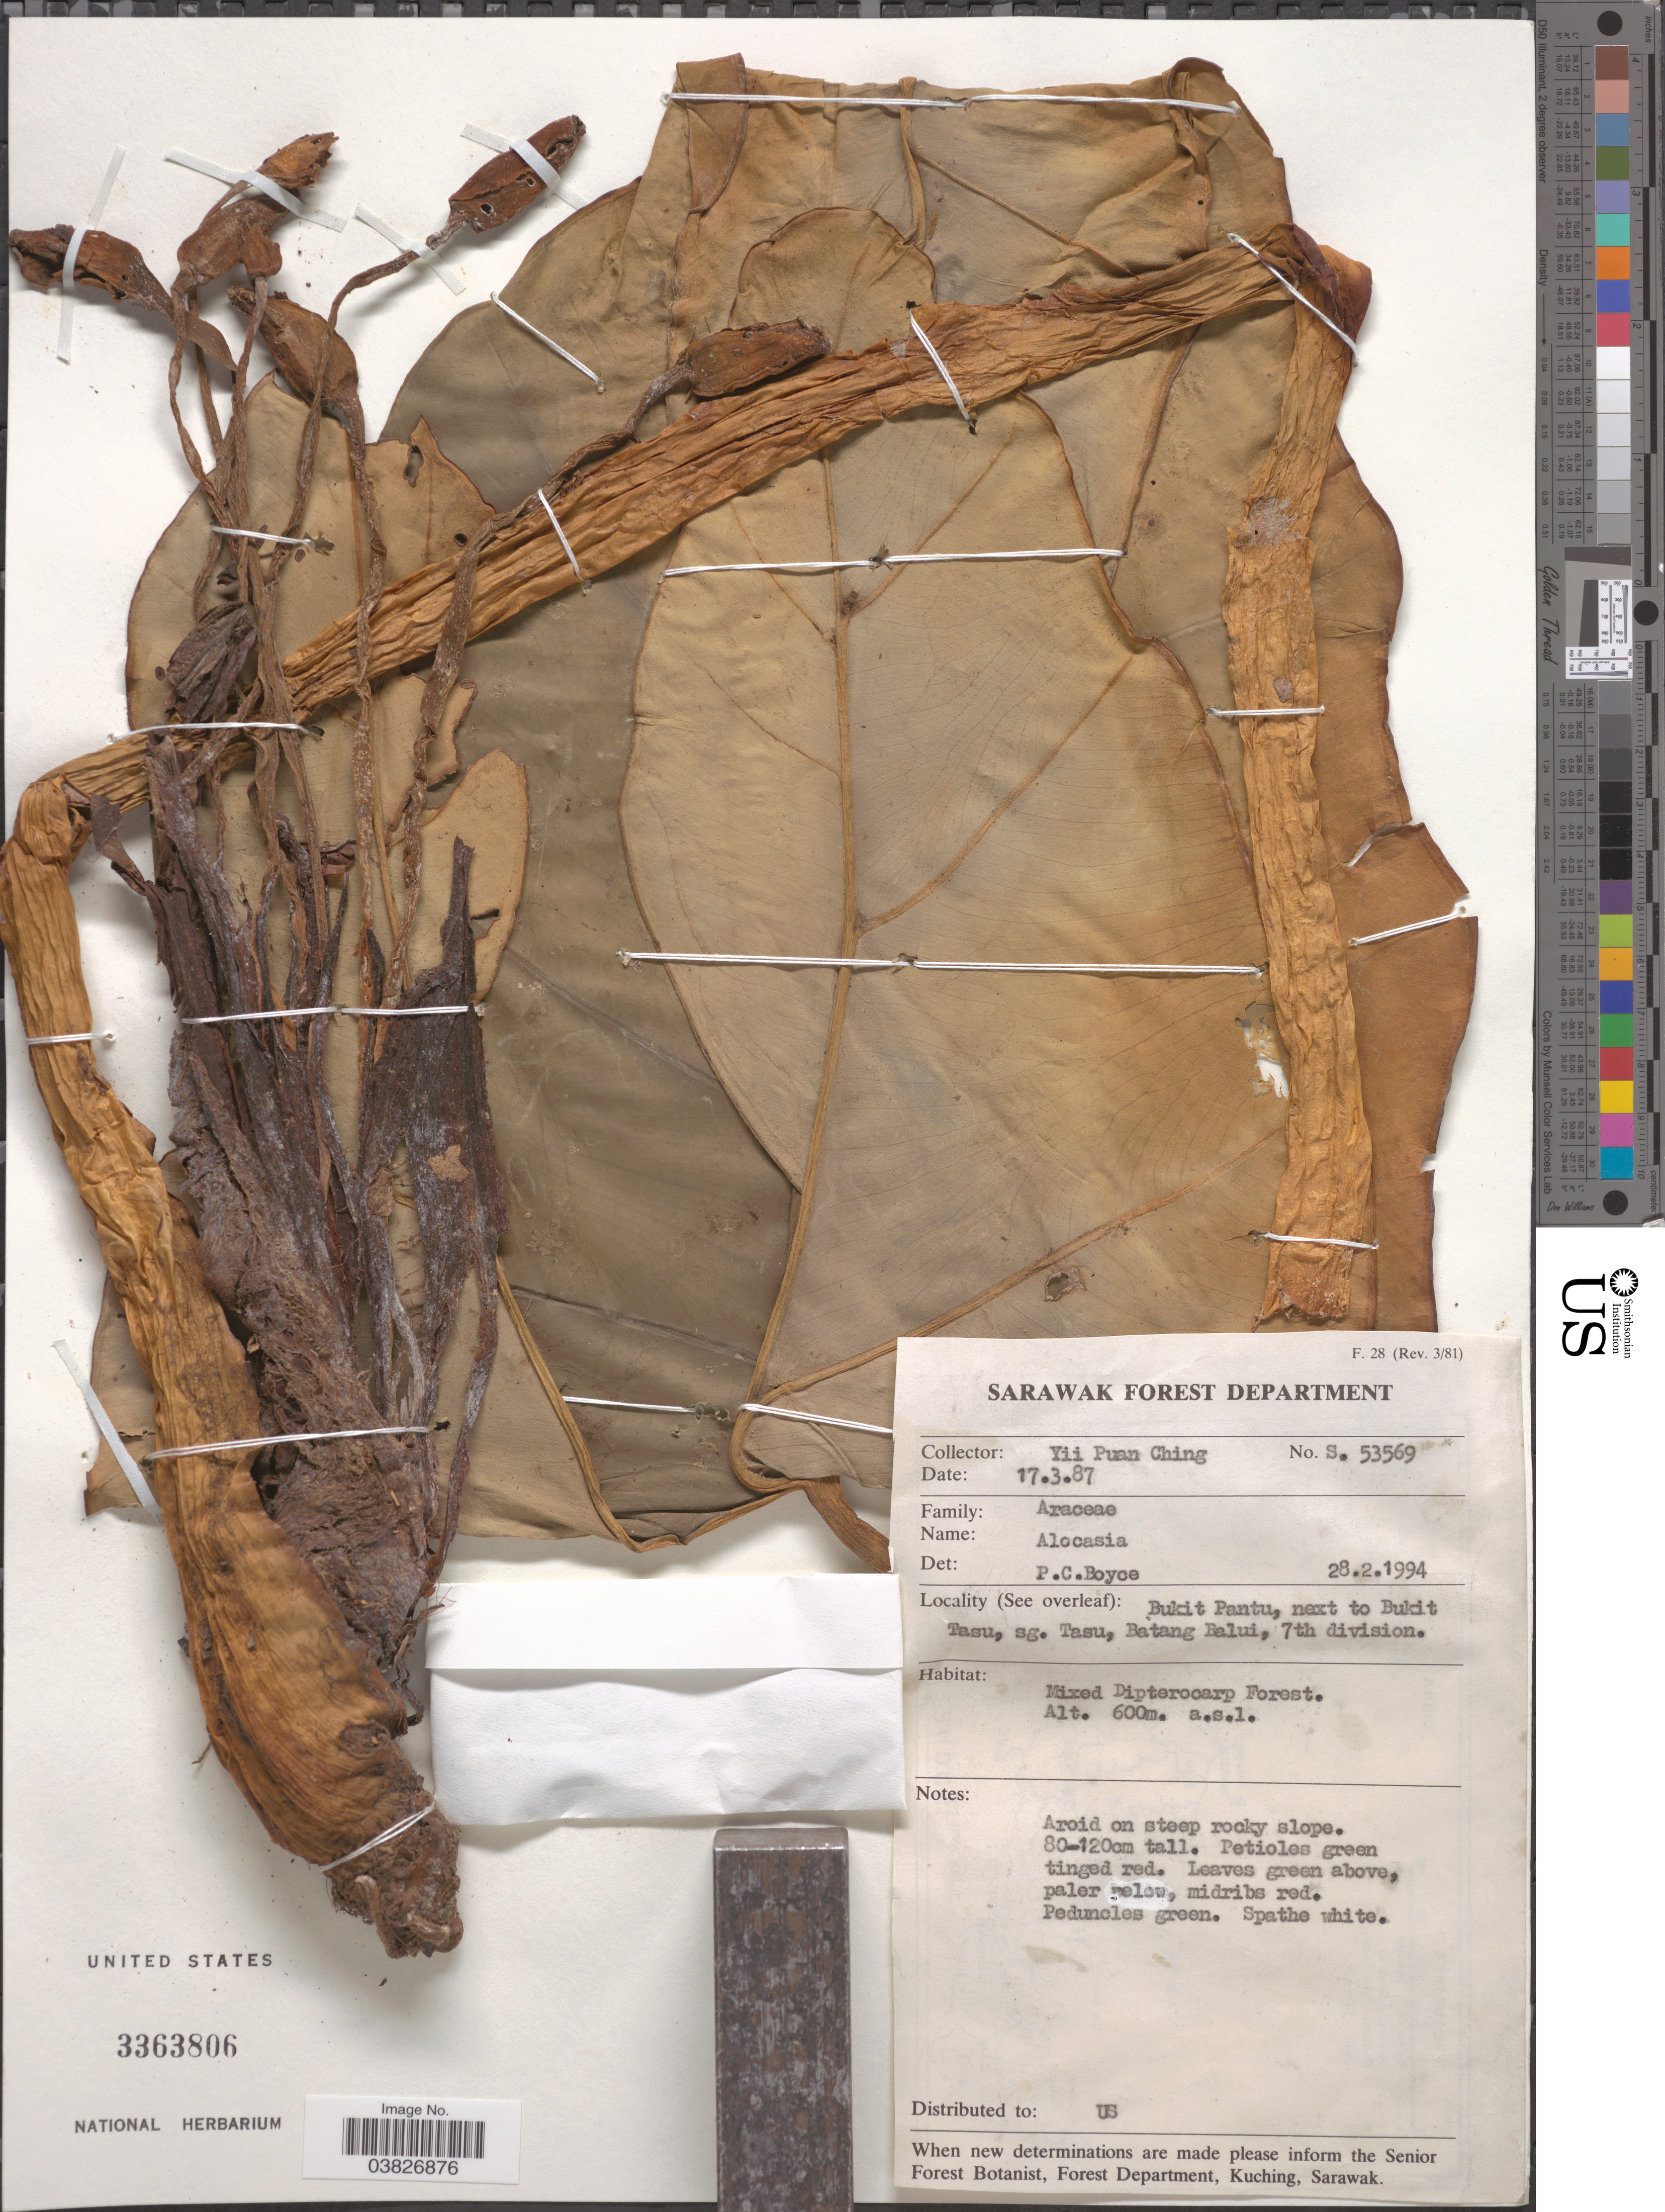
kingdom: Plantae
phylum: Tracheophyta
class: Liliopsida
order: Alismatales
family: Araceae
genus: Alocasia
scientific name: Alocasia sp.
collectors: Y. P. Ching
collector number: S53569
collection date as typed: Transcribed d/m/y: 17/3/87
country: Malaysia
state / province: Sarawak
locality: Bukit Pantu, next to Bukit Tasu, sg. Tasu, Batang Balui, 7th Division.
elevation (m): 600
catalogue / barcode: US 3363806